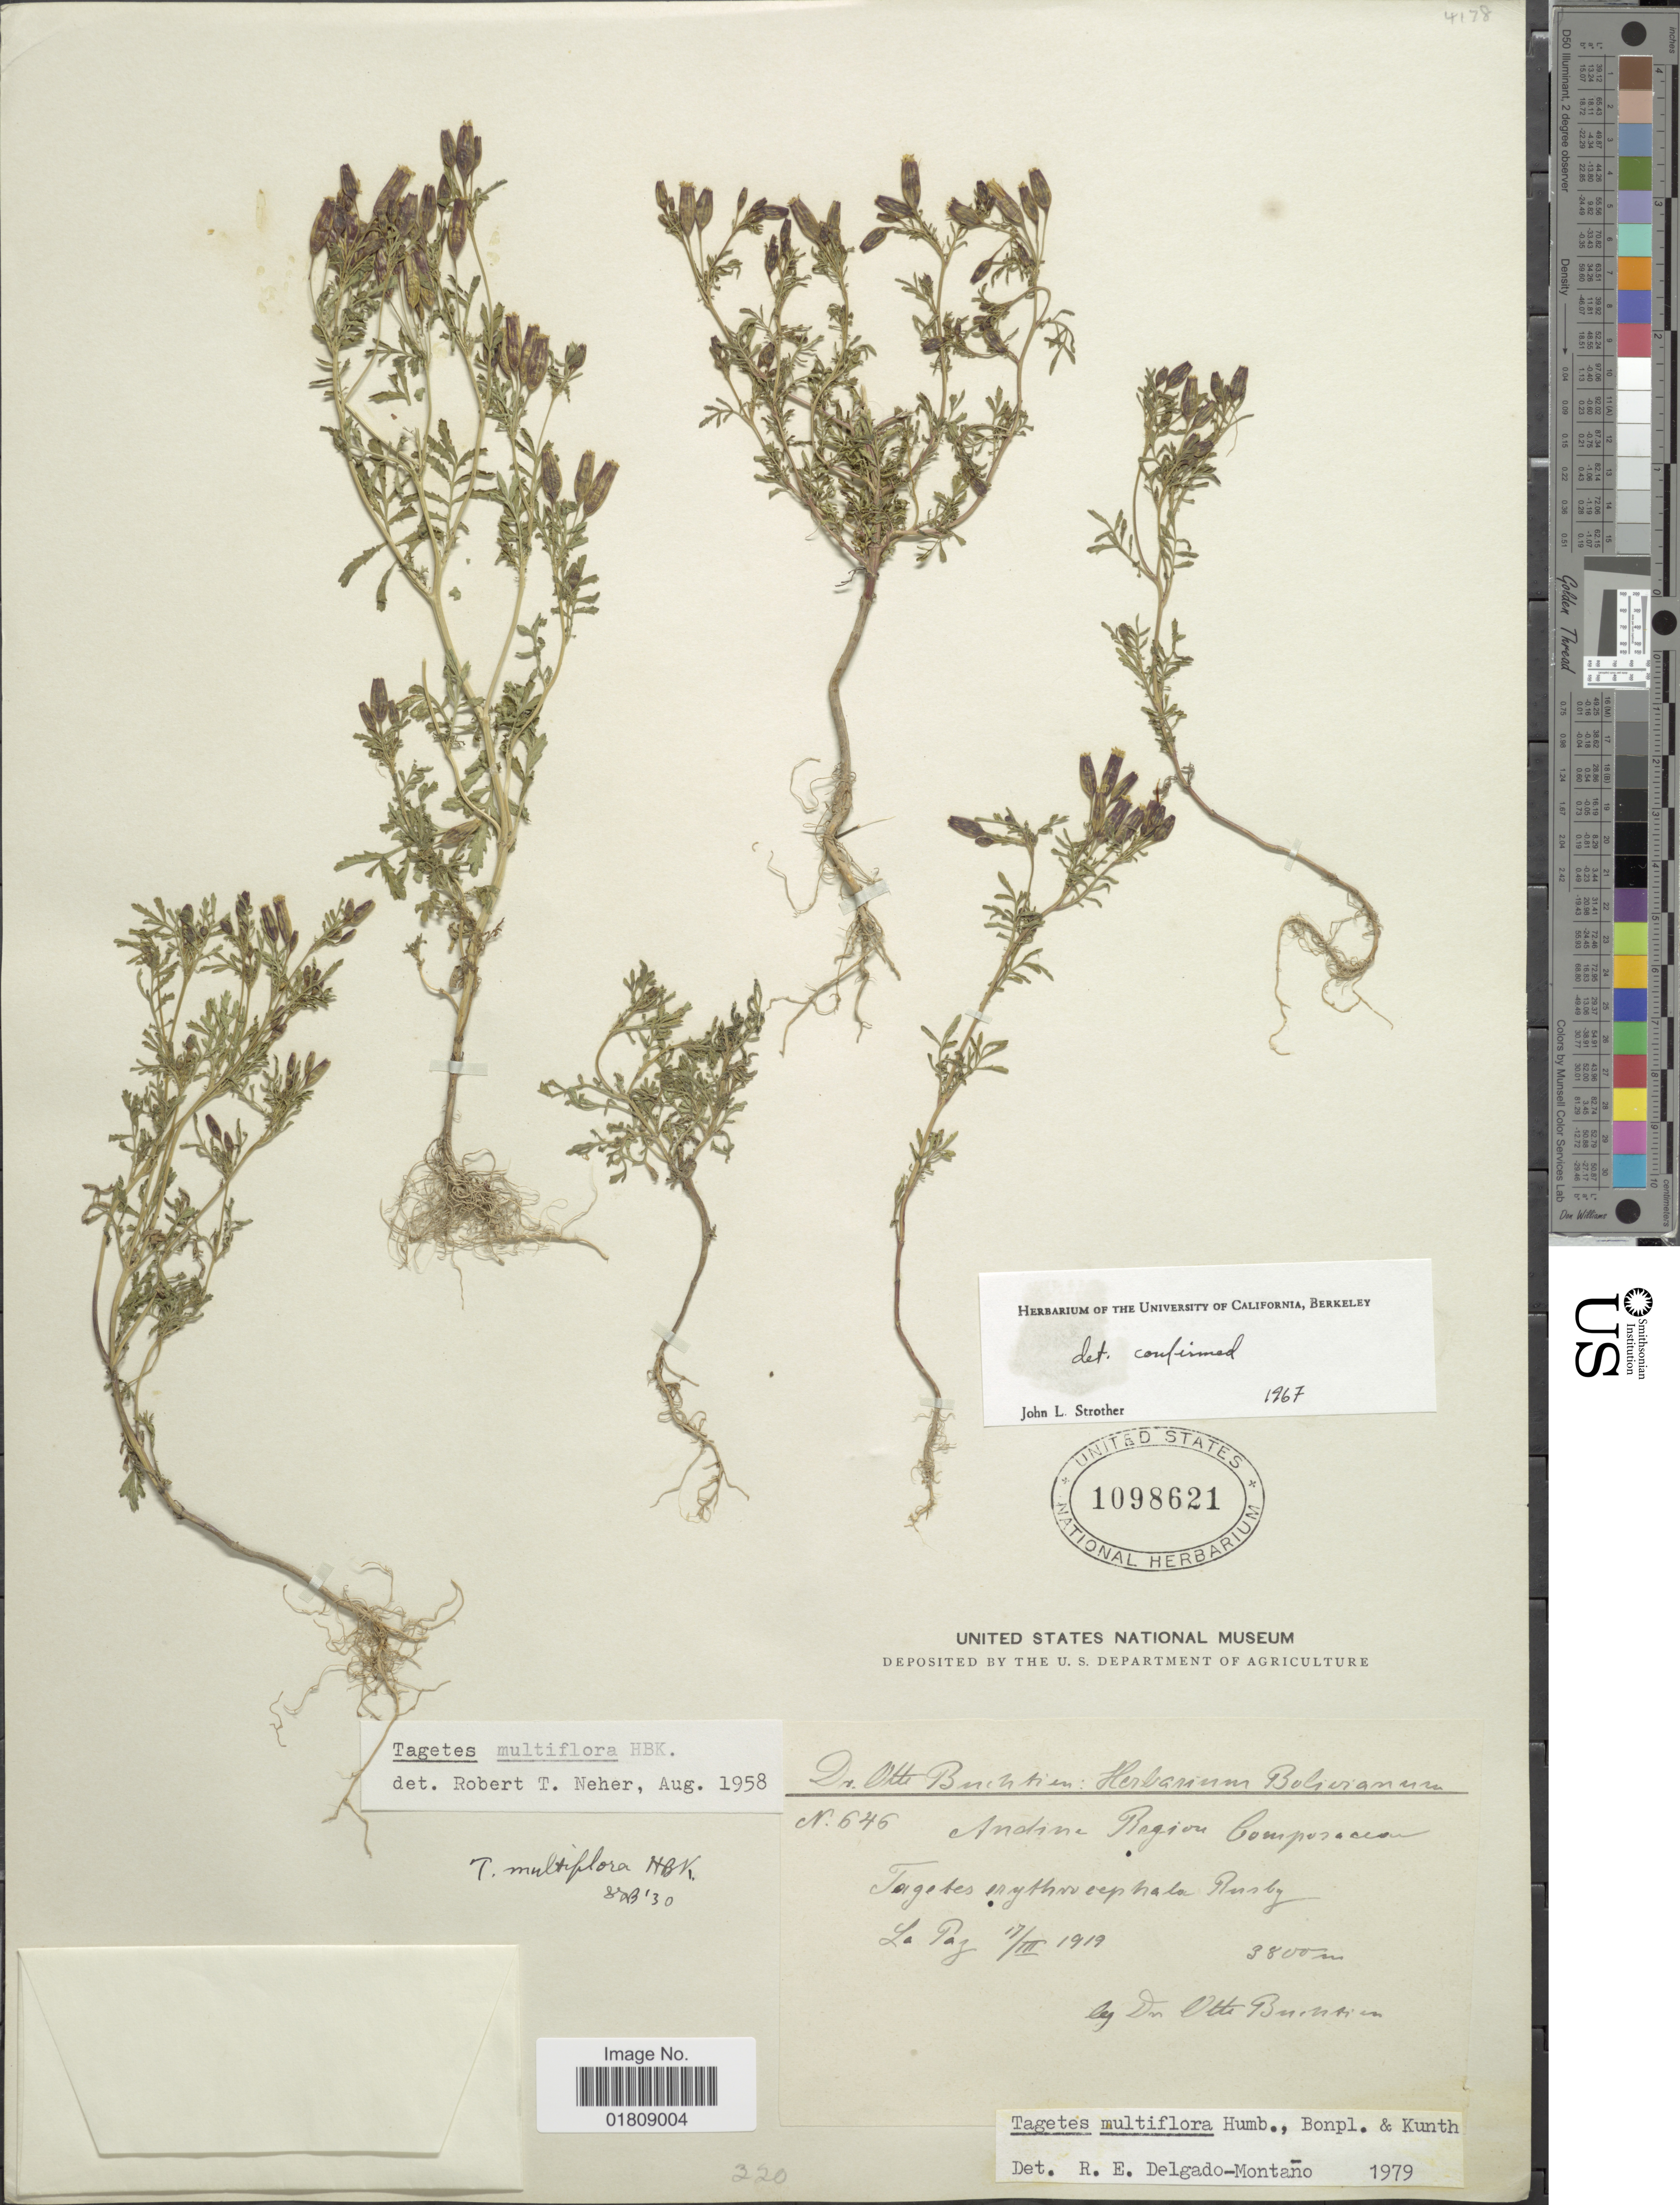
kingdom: Plantae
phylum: Tracheophyta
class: Magnoliopsida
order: Asterales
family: Asteraceae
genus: Tagetes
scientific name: Tagetes multiflora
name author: Kunth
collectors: O. Buchtien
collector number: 646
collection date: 1919-03-17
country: Bolivia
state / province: La Paz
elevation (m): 3800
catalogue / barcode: US 1098621